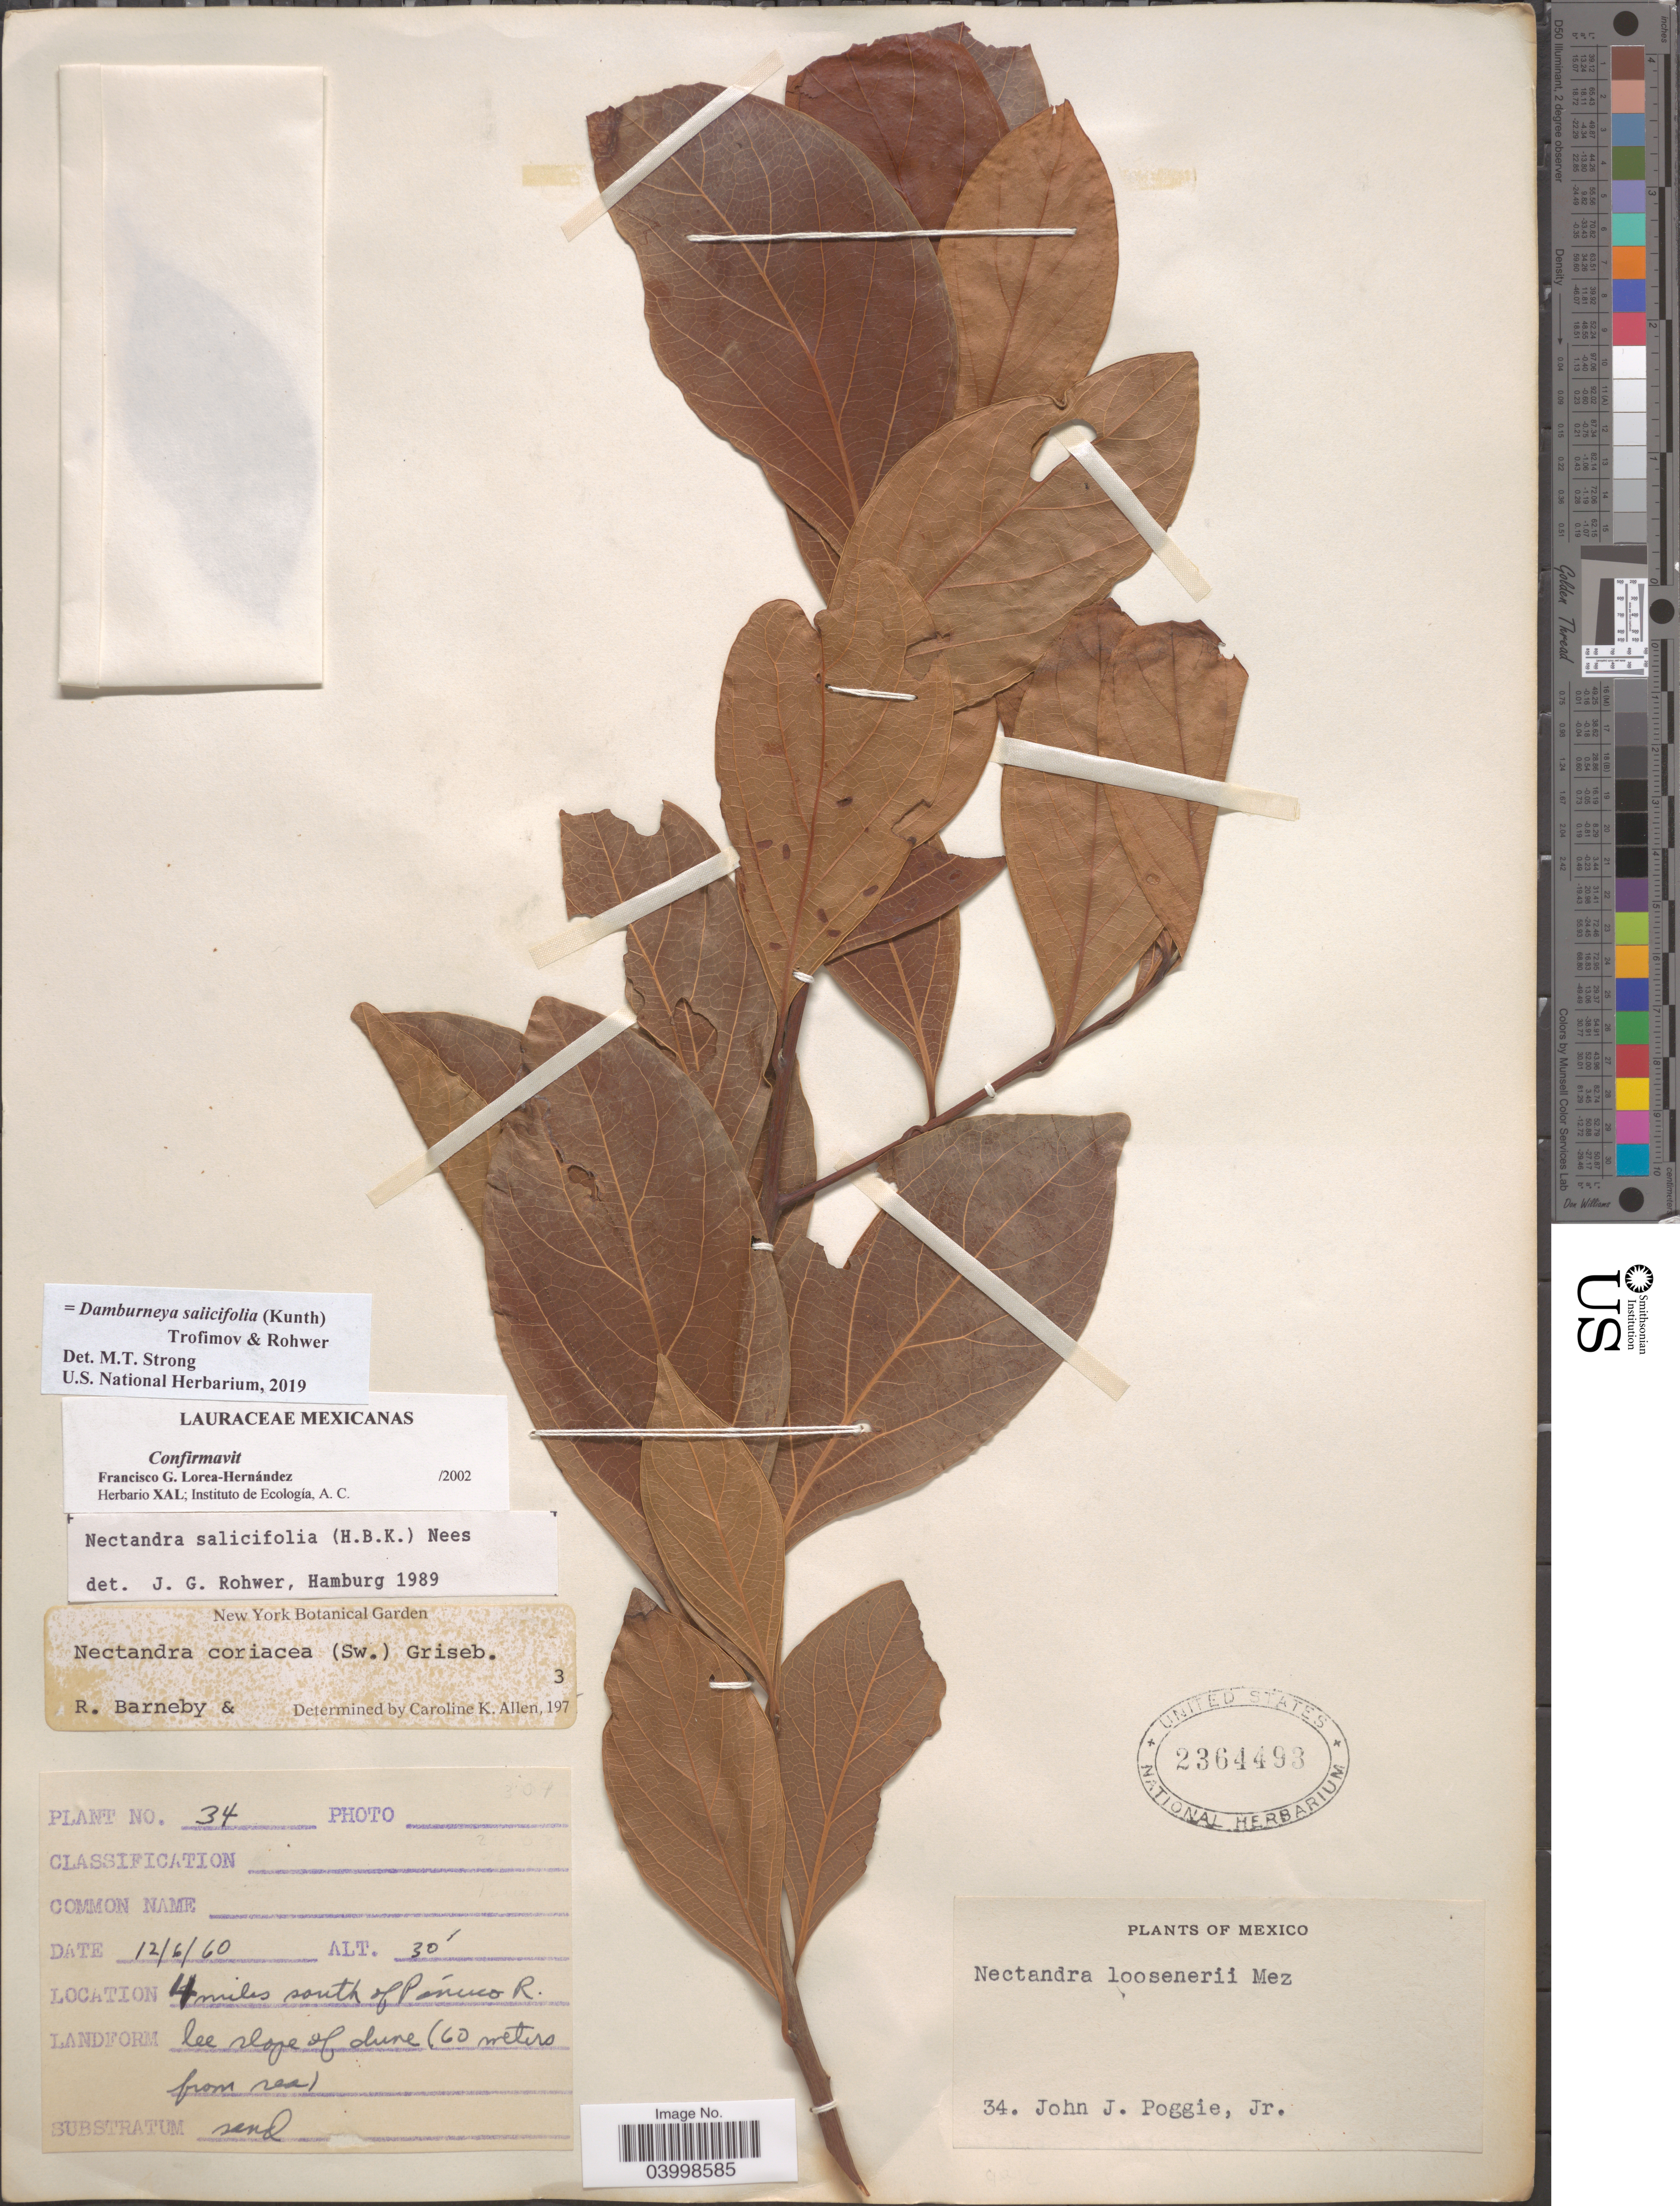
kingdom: Plantae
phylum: Tracheophyta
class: Magnoliopsida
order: Laurales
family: Lauraceae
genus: Damburneya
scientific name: Damburneya salicifolia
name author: (Kunth) Trofimov & Rohwer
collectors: J. Poggie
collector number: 34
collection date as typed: Transcribed d/m/y: 12/6/60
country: Mexico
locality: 4 miles south of Pánuco R.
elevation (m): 9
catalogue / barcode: US 2364493